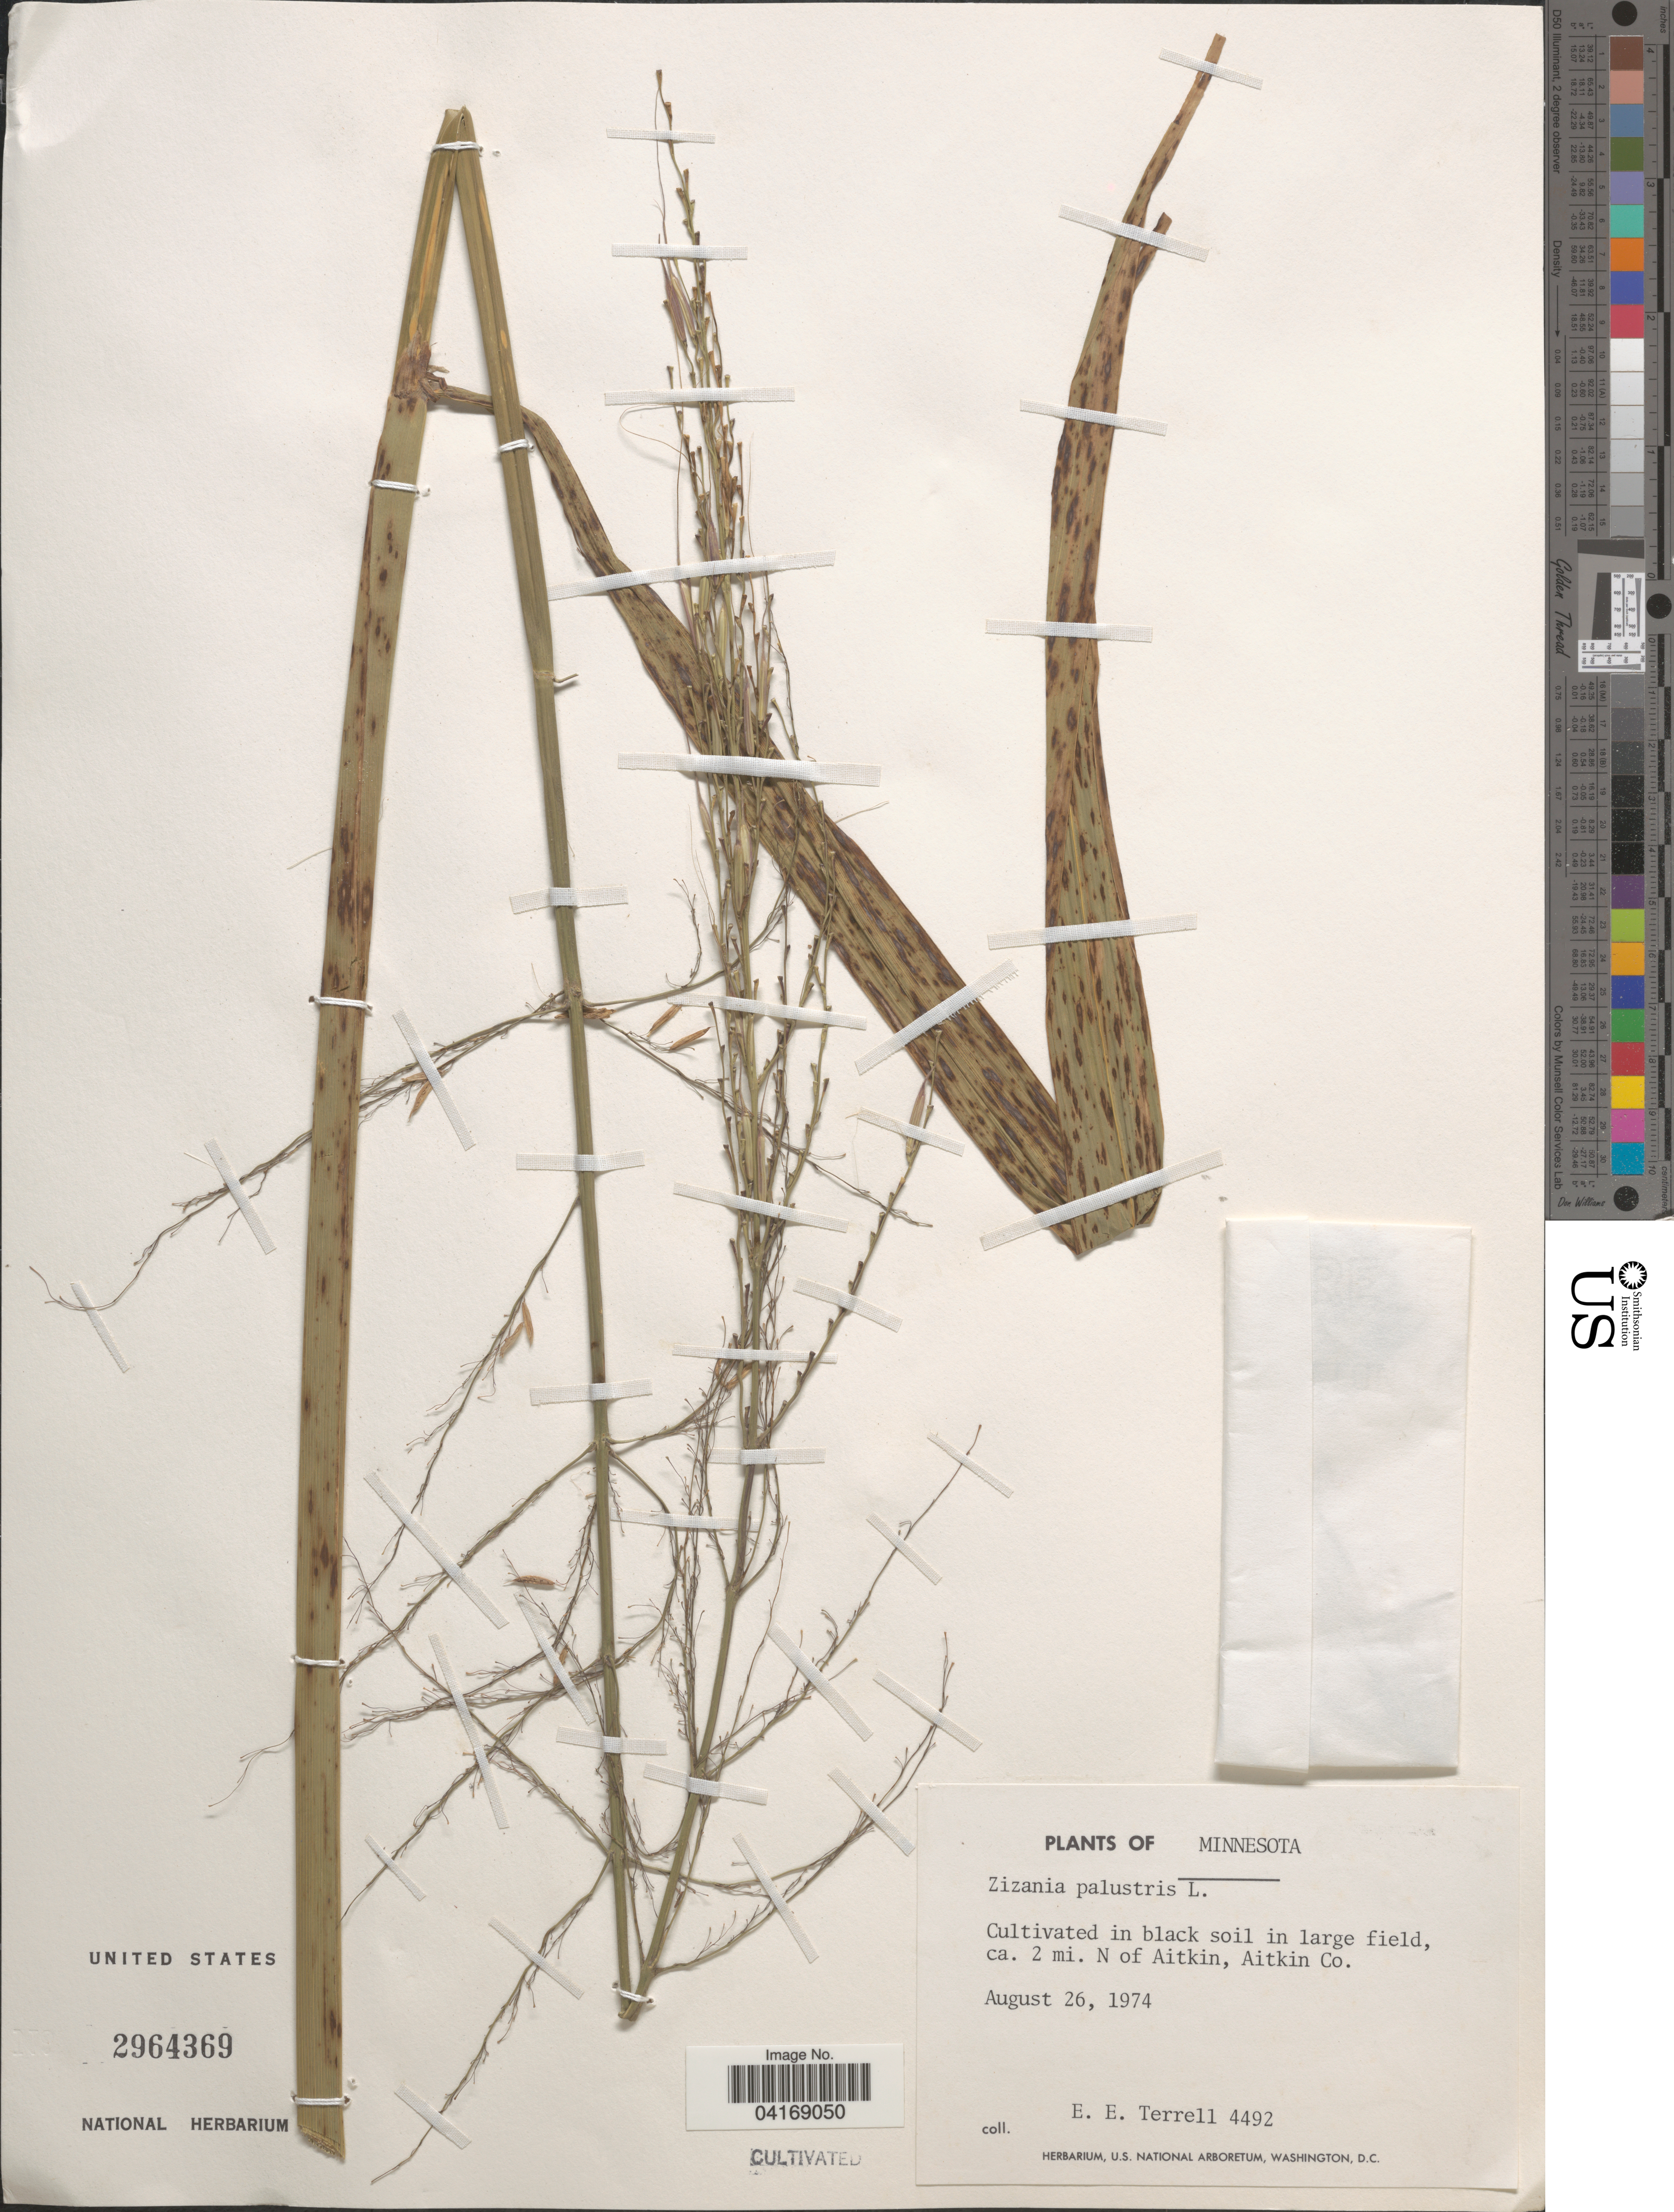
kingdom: Plantae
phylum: Tracheophyta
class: Liliopsida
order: Poales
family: Poaceae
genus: Zizania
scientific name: Zizania palustris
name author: L.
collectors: E. E. Terrell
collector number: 4492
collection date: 1974-08-26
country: United States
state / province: Minnesota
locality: Cultivated in black soil in large field, ca. 2 mi. N of Aitkin, Aitkin Co.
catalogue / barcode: US 2964369